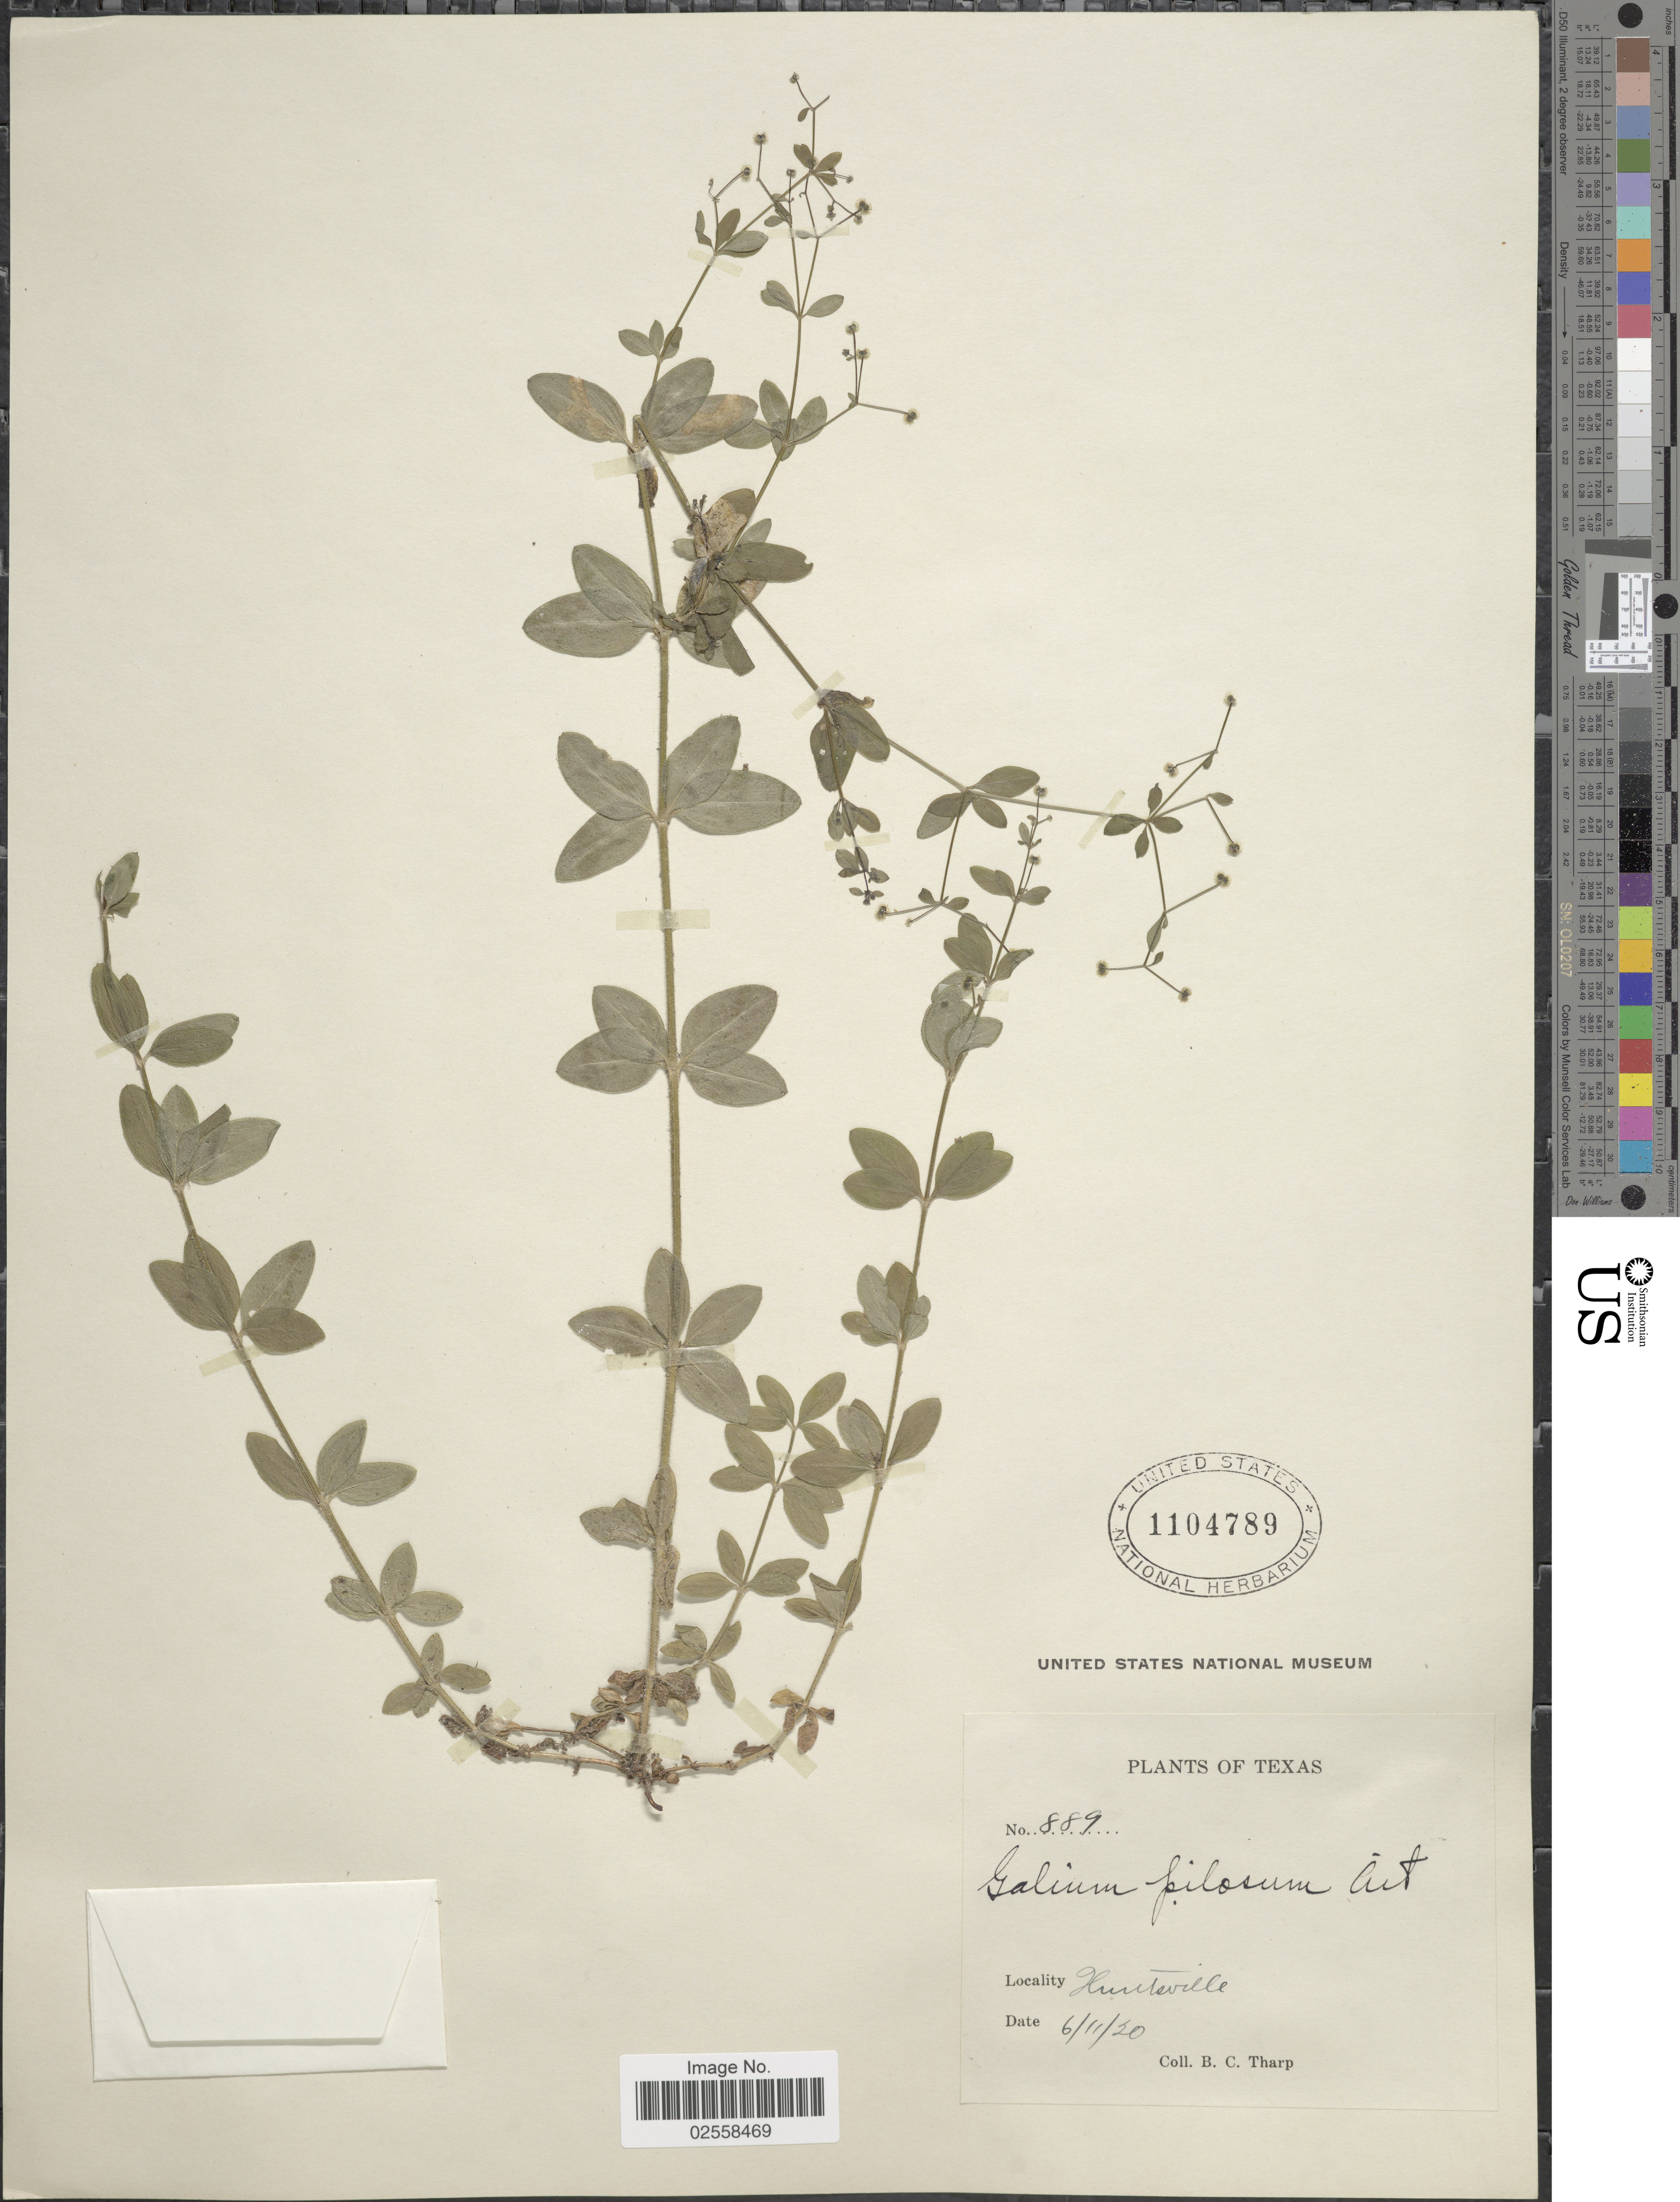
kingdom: Plantae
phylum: Tracheophyta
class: Magnoliopsida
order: Gentianales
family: Rubiaceae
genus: Galium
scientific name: Galium pilosum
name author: Aiton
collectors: B. C. Tharp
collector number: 889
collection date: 1920-06-11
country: United States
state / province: Texas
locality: Huntsville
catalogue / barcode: US 1104789